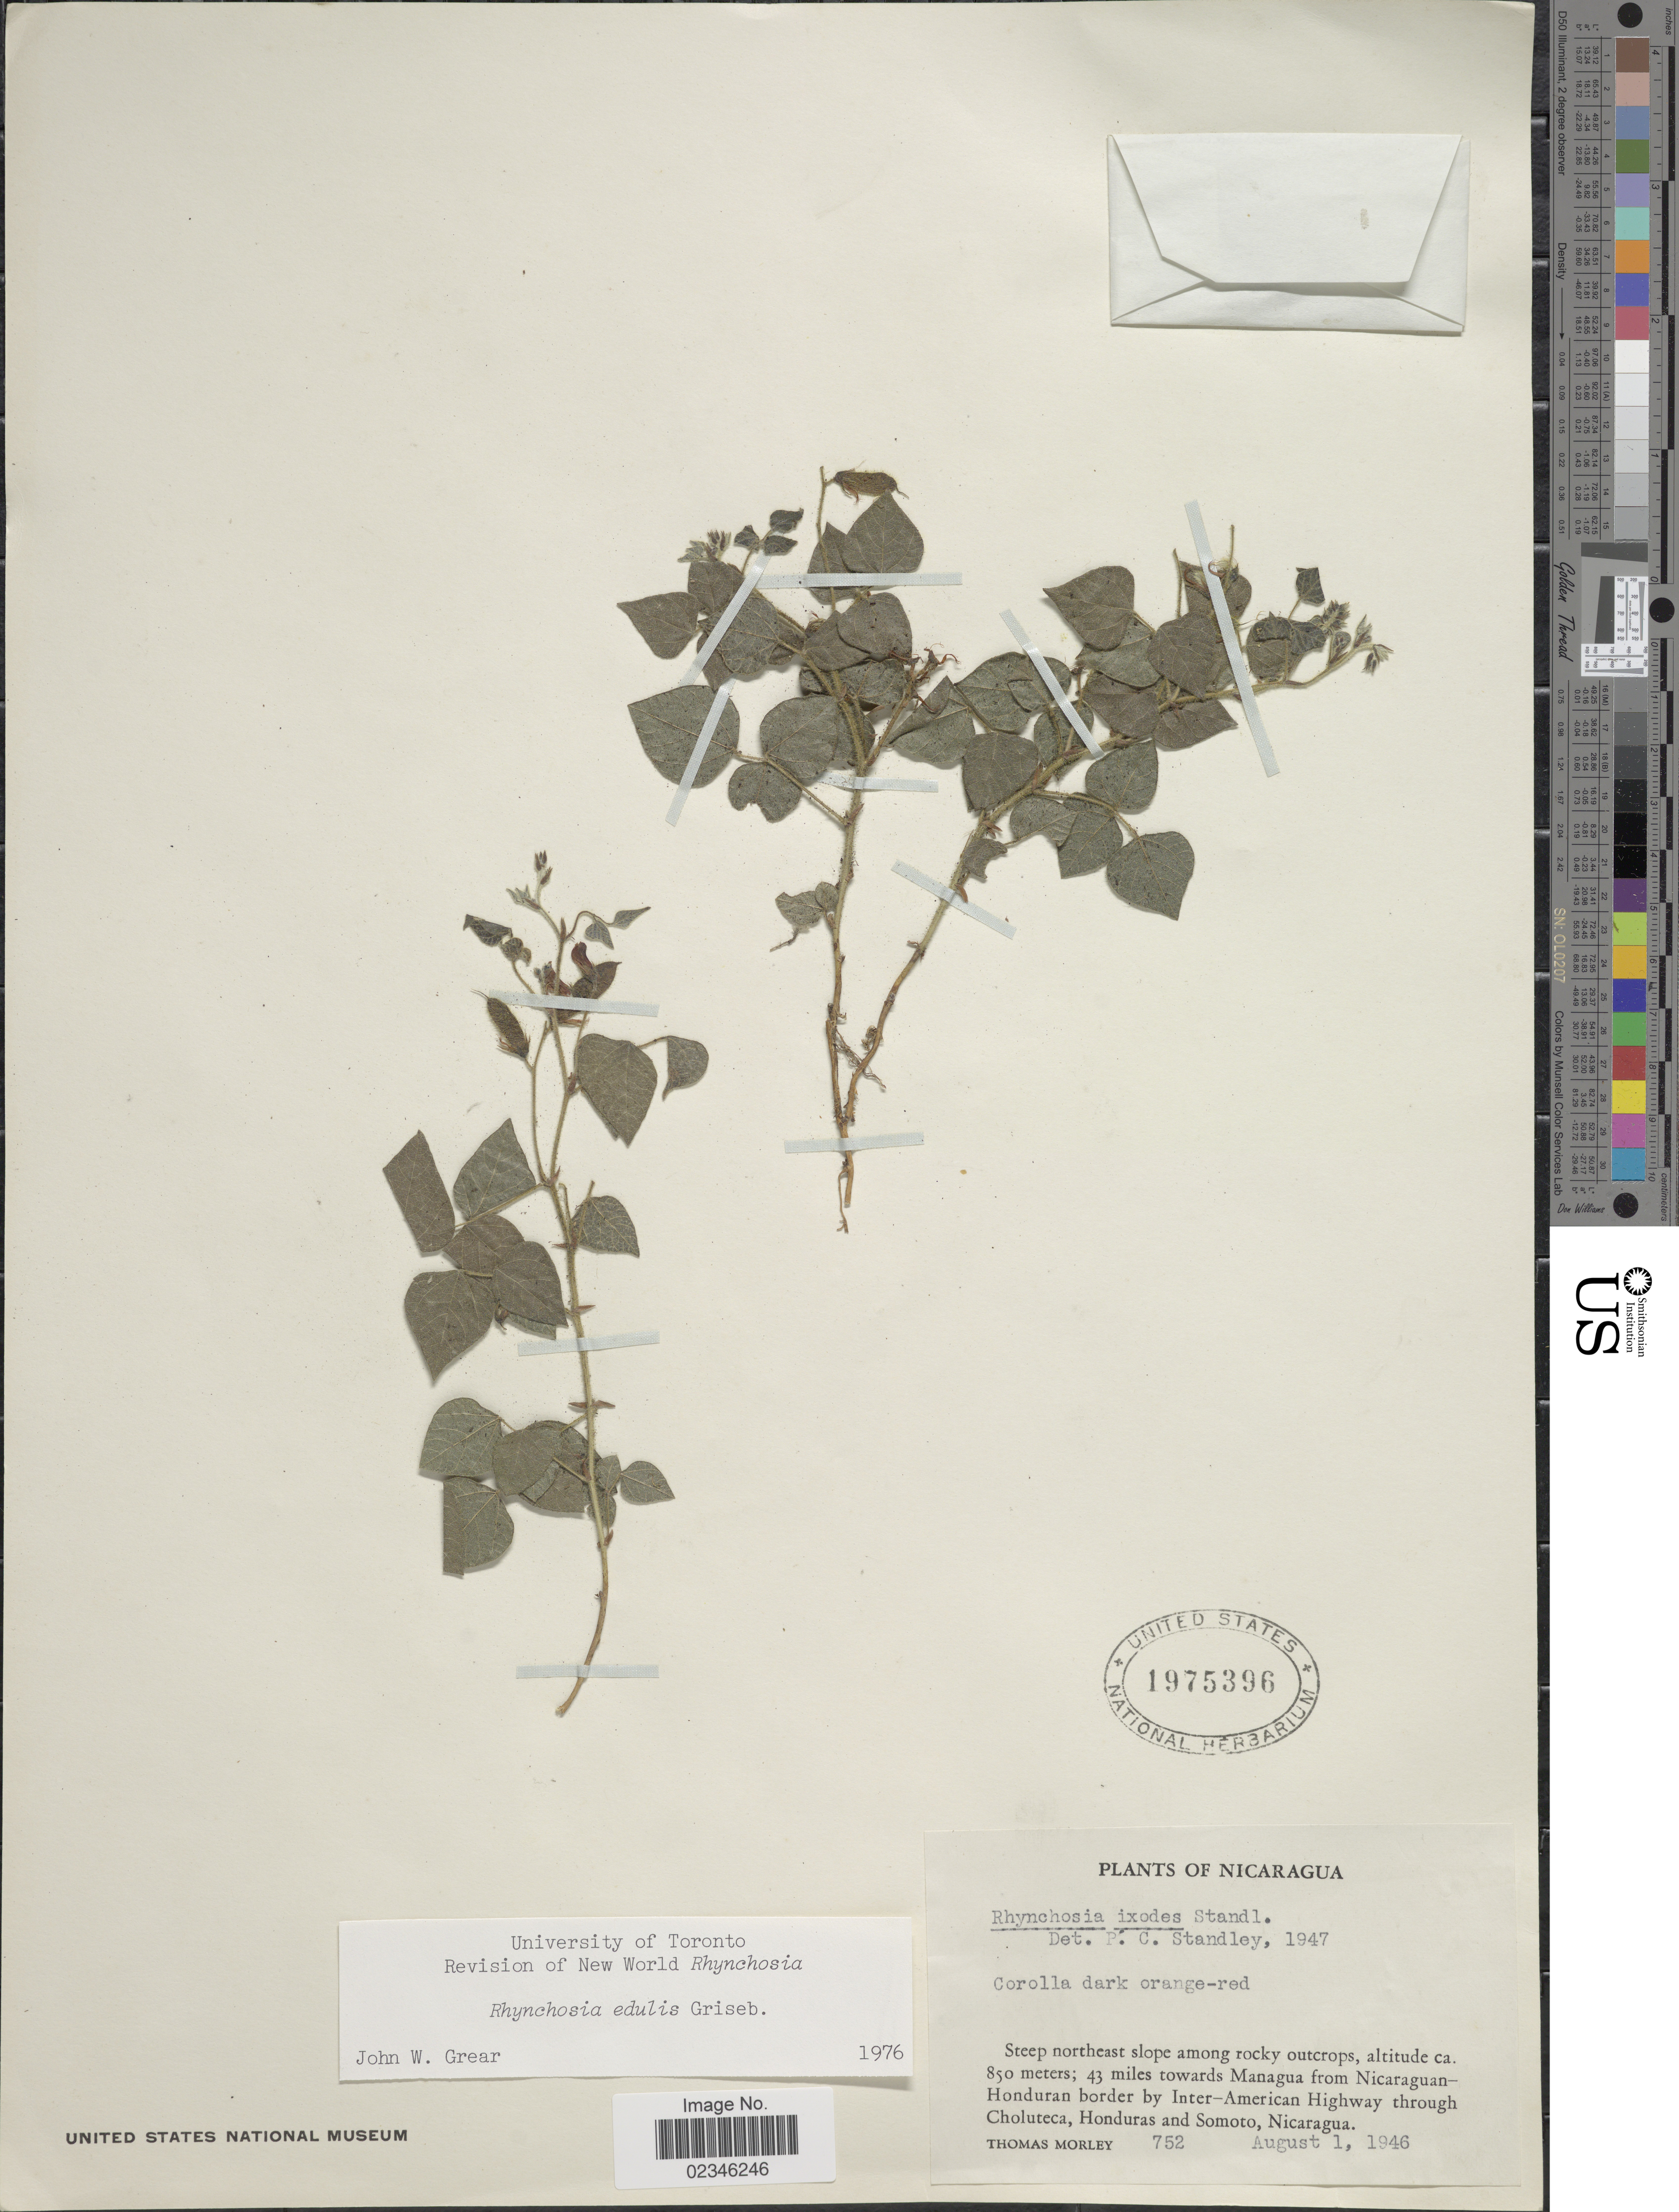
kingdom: Plantae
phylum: Tracheophyta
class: Magnoliopsida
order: Fabales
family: Fabaceae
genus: Rhynchosia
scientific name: Rhynchosia edulis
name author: Griseb.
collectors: T. Morley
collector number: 752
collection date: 1946-08-01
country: Nicaragua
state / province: Managua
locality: Steep northeast slope among rocky outcrops; 43 miles towards Managua from Nicaraguan-Honduran border by the Inter-American Highway through Choluteca, Honduras and Somoto, Nicaragua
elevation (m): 850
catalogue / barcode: US 1975396